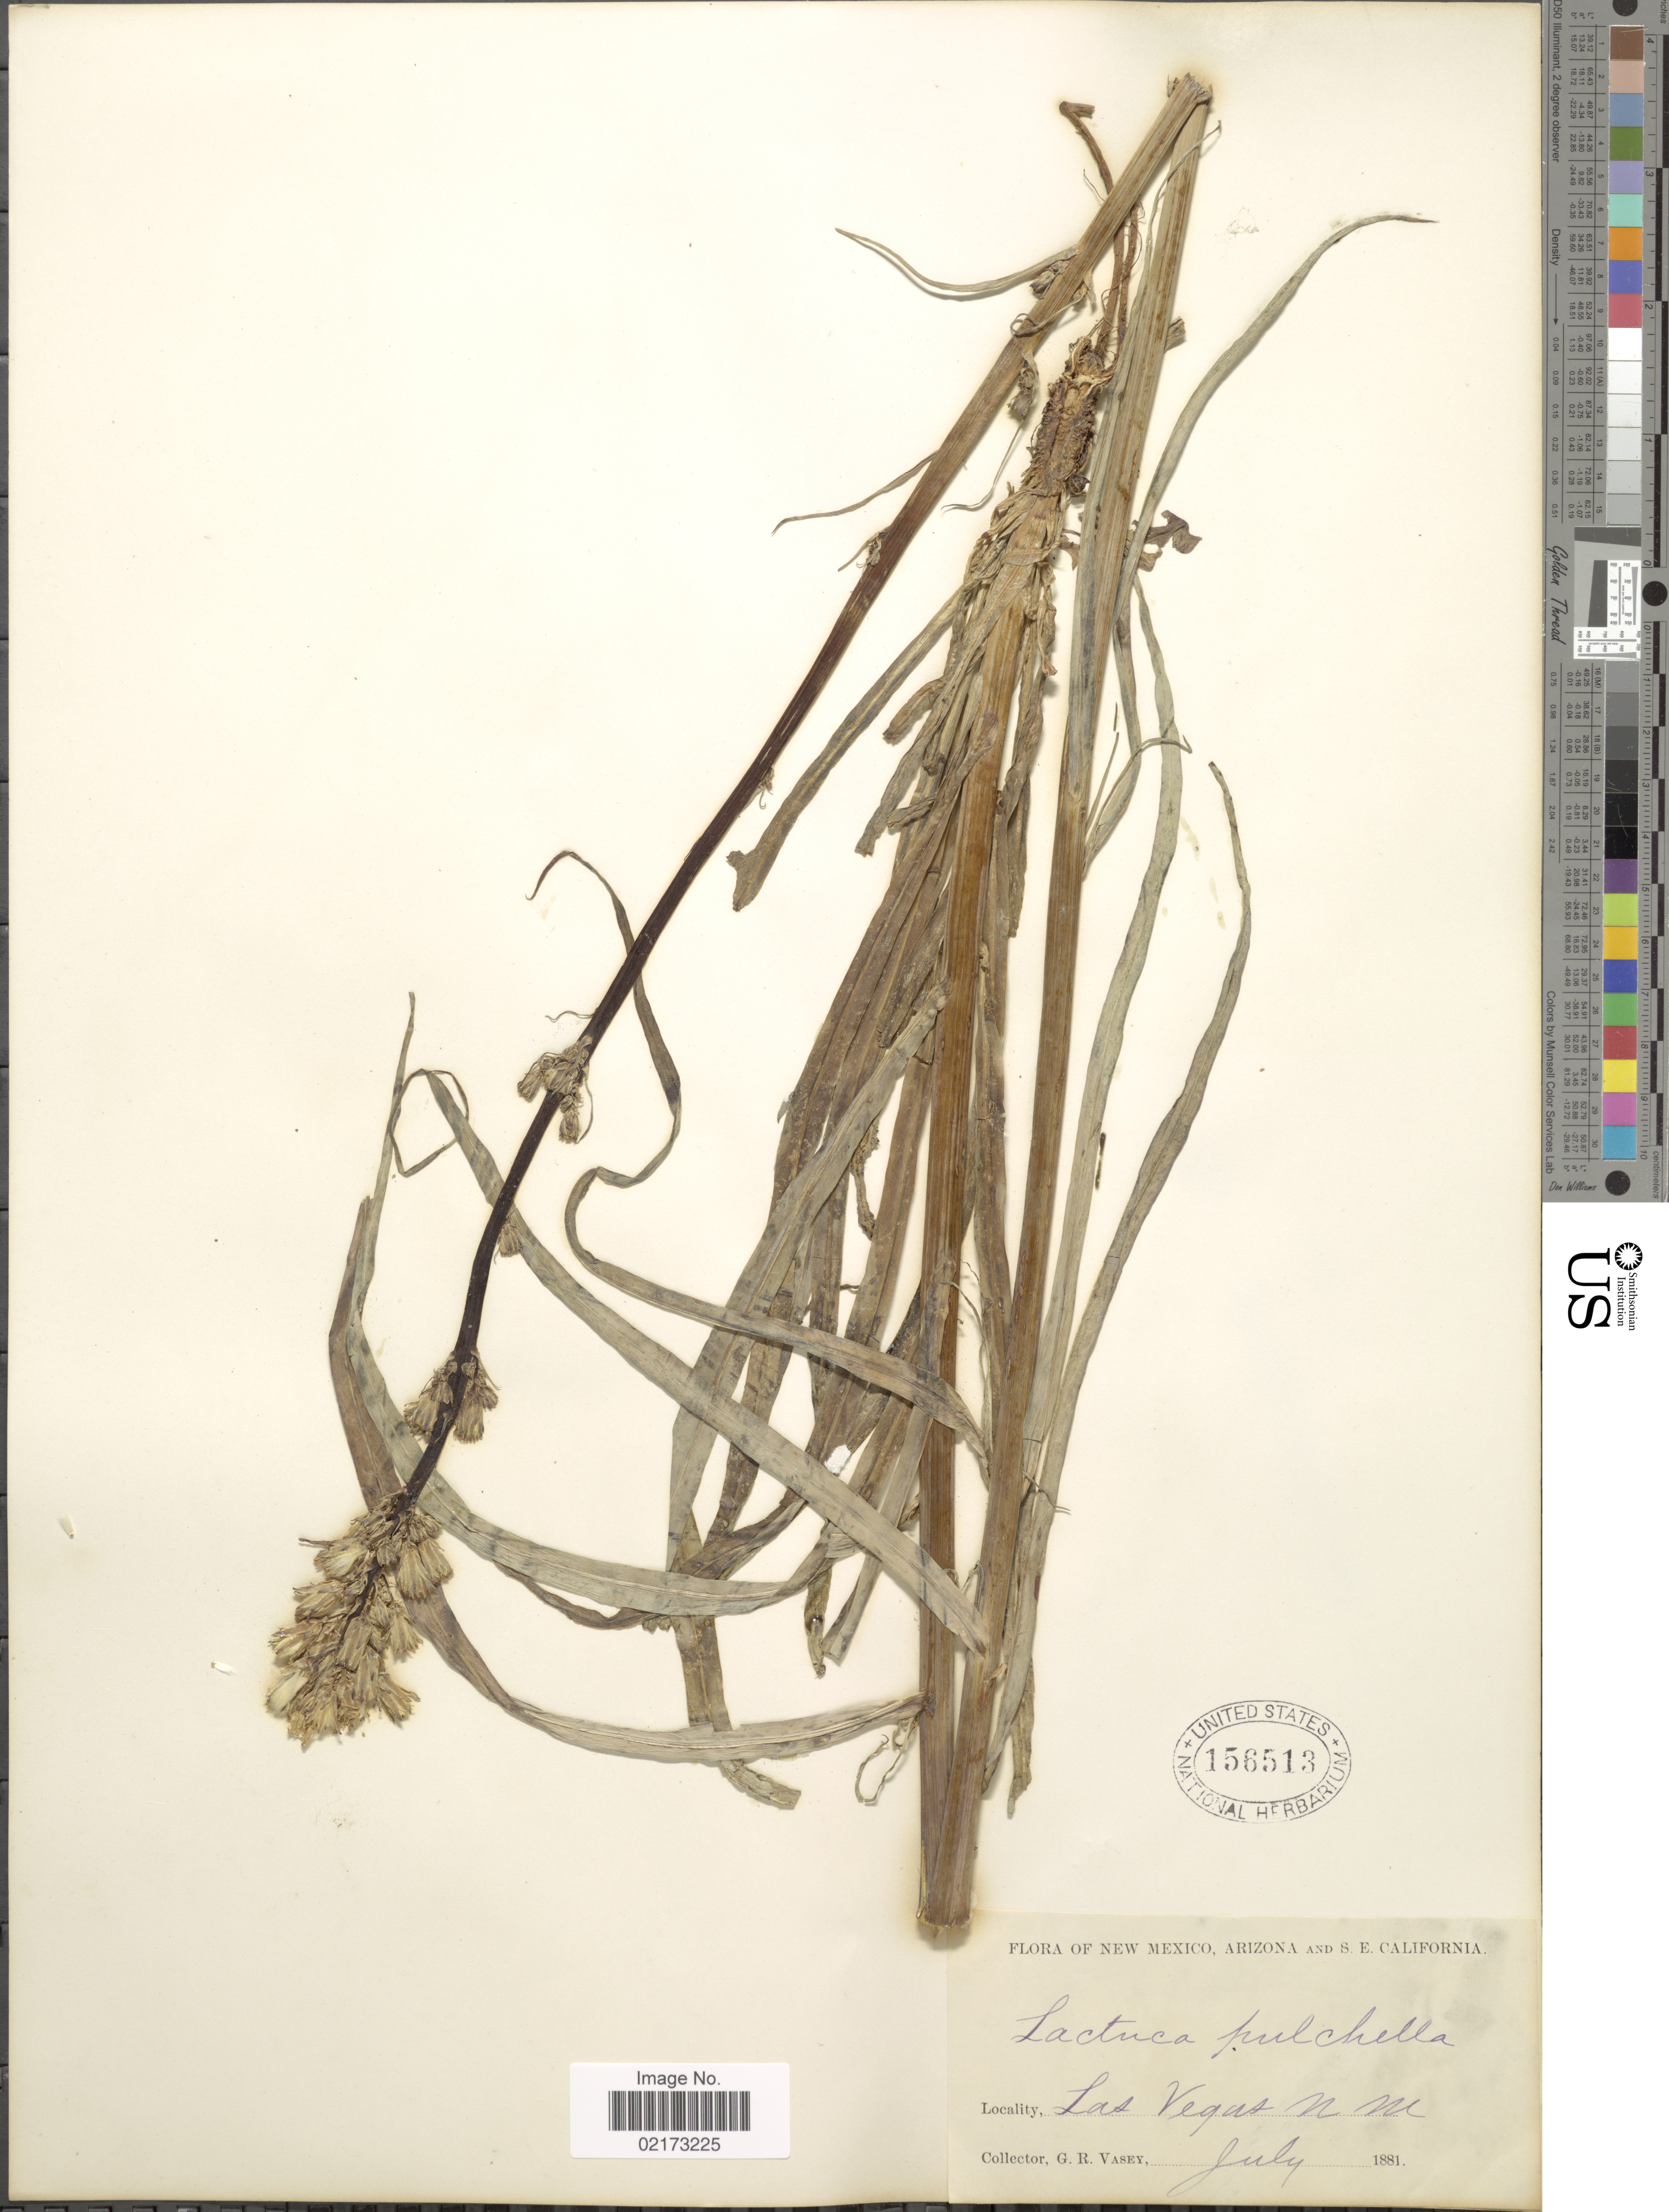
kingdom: Plantae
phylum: Tracheophyta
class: Magnoliopsida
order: Asterales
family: Asteraceae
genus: Lactuca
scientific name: Lactuca graminifolia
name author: Michx.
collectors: G. R. Vasey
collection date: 1881-07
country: United States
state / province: New Mexico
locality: Las Vegas, N. M.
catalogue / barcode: US 156513